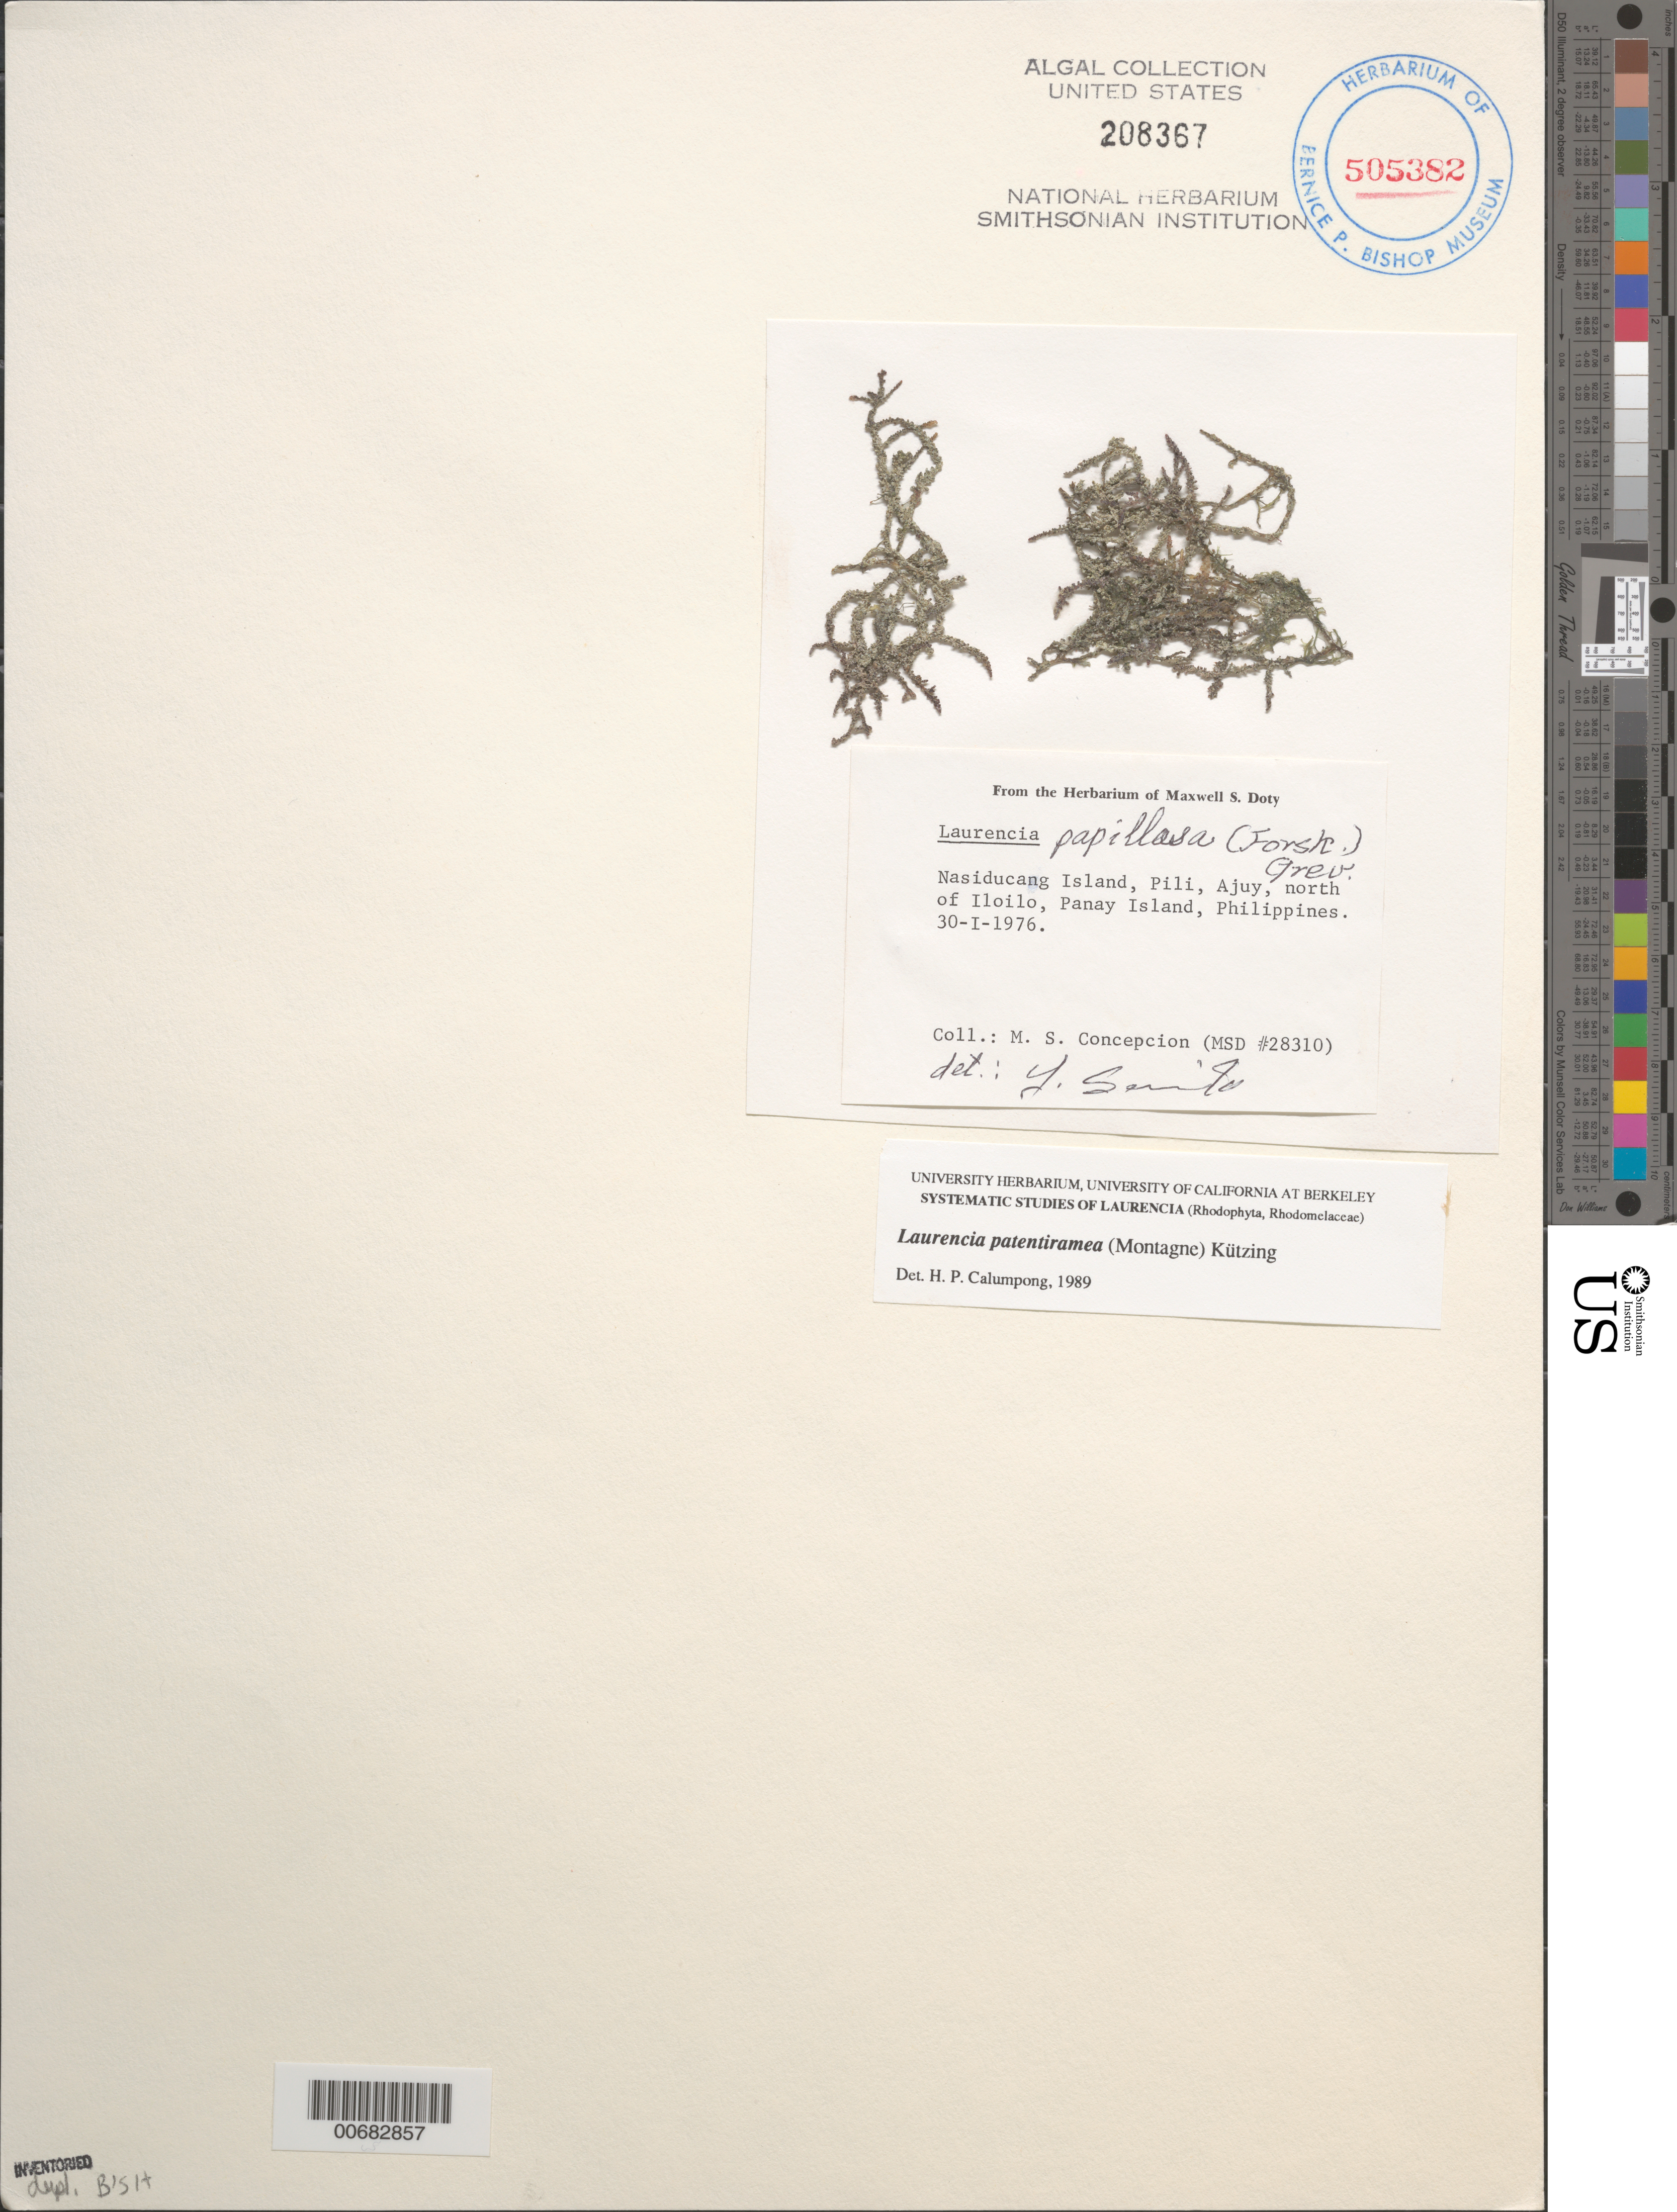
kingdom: Plantae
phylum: Rhodophyta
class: Florideophyceae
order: Ceramiales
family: Rhodomelaceae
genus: Palisada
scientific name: Palisada patentiramea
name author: (Mont.) Cassano et al.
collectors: M. Concepcion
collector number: MSD 28310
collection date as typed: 30 Jan 1976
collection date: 1976-01-30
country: Philippines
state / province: Western Visayas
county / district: Iloilo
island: Panay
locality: Nasiducang Island, Pili, Ajuy, north of Iloilo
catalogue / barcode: US 208367